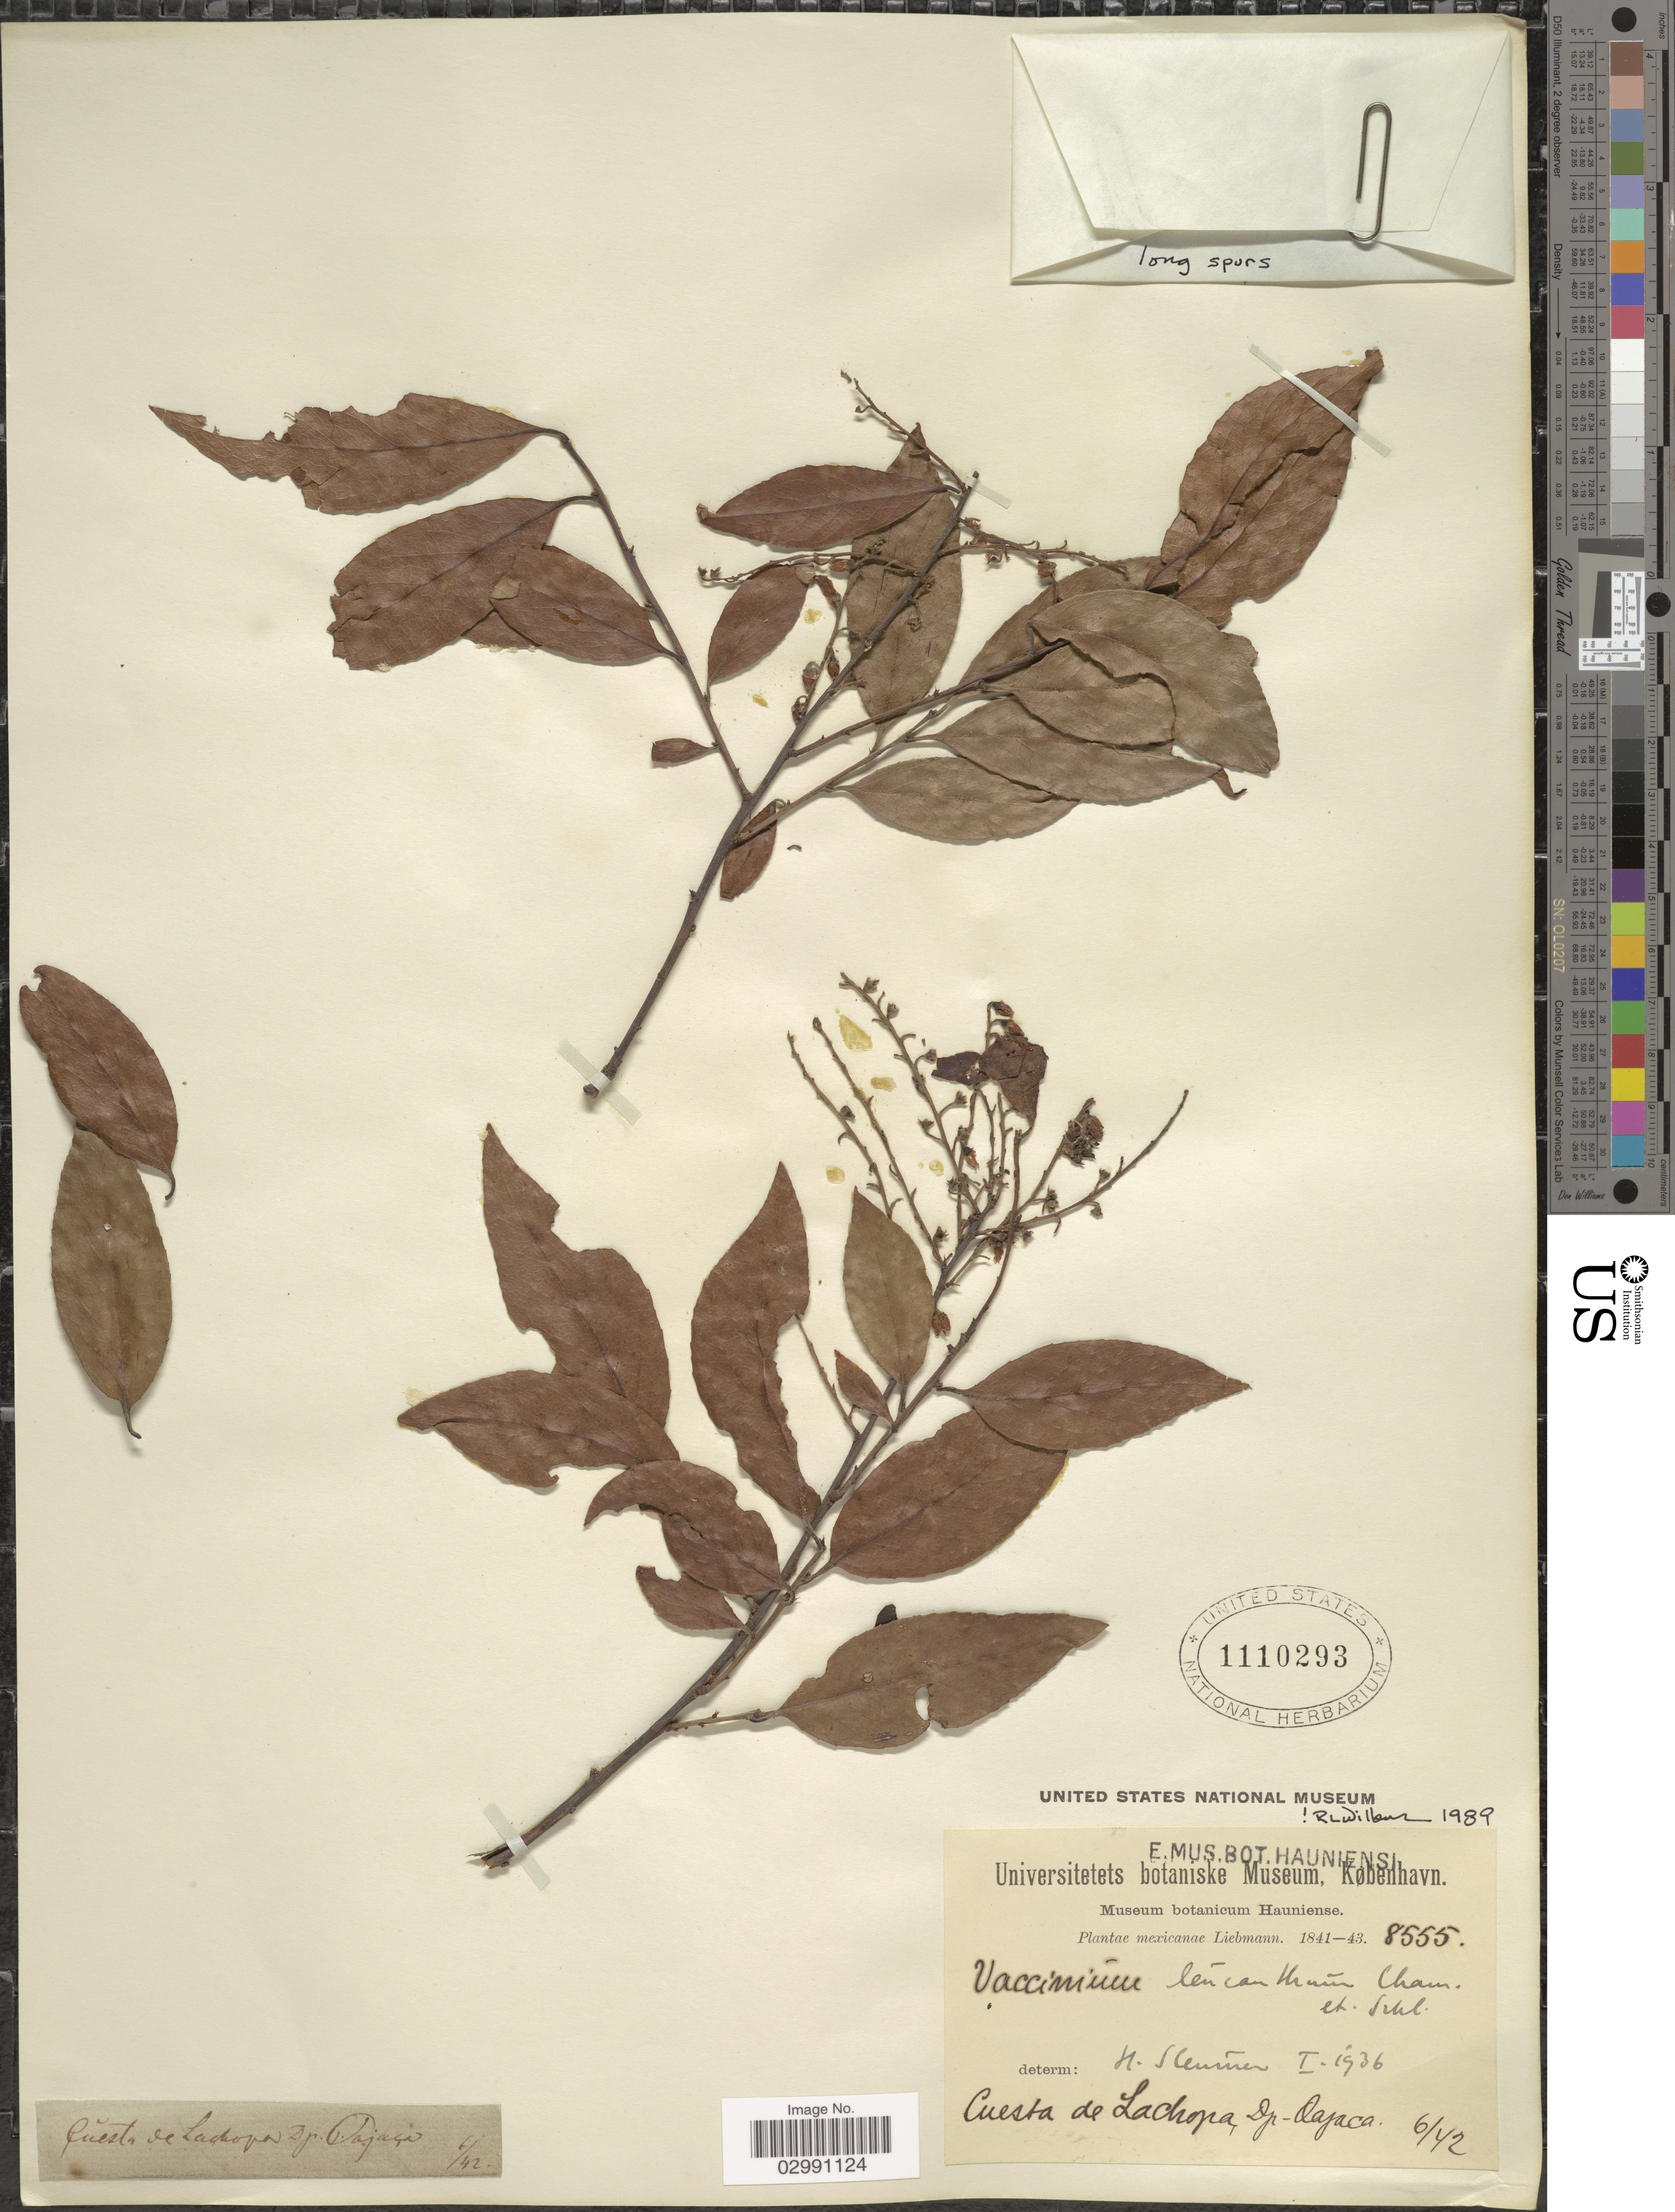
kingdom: Plantae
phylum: Tracheophyta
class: Magnoliopsida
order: Ericales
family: Ericaceae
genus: Vaccinium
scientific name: Vaccinium leucanthum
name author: Schltdl.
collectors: Liebmann, --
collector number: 8555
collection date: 1842-06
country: Mexico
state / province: Oaxaca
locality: Cuesta de Zachopa, Dp. Oajaca.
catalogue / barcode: US 1110293